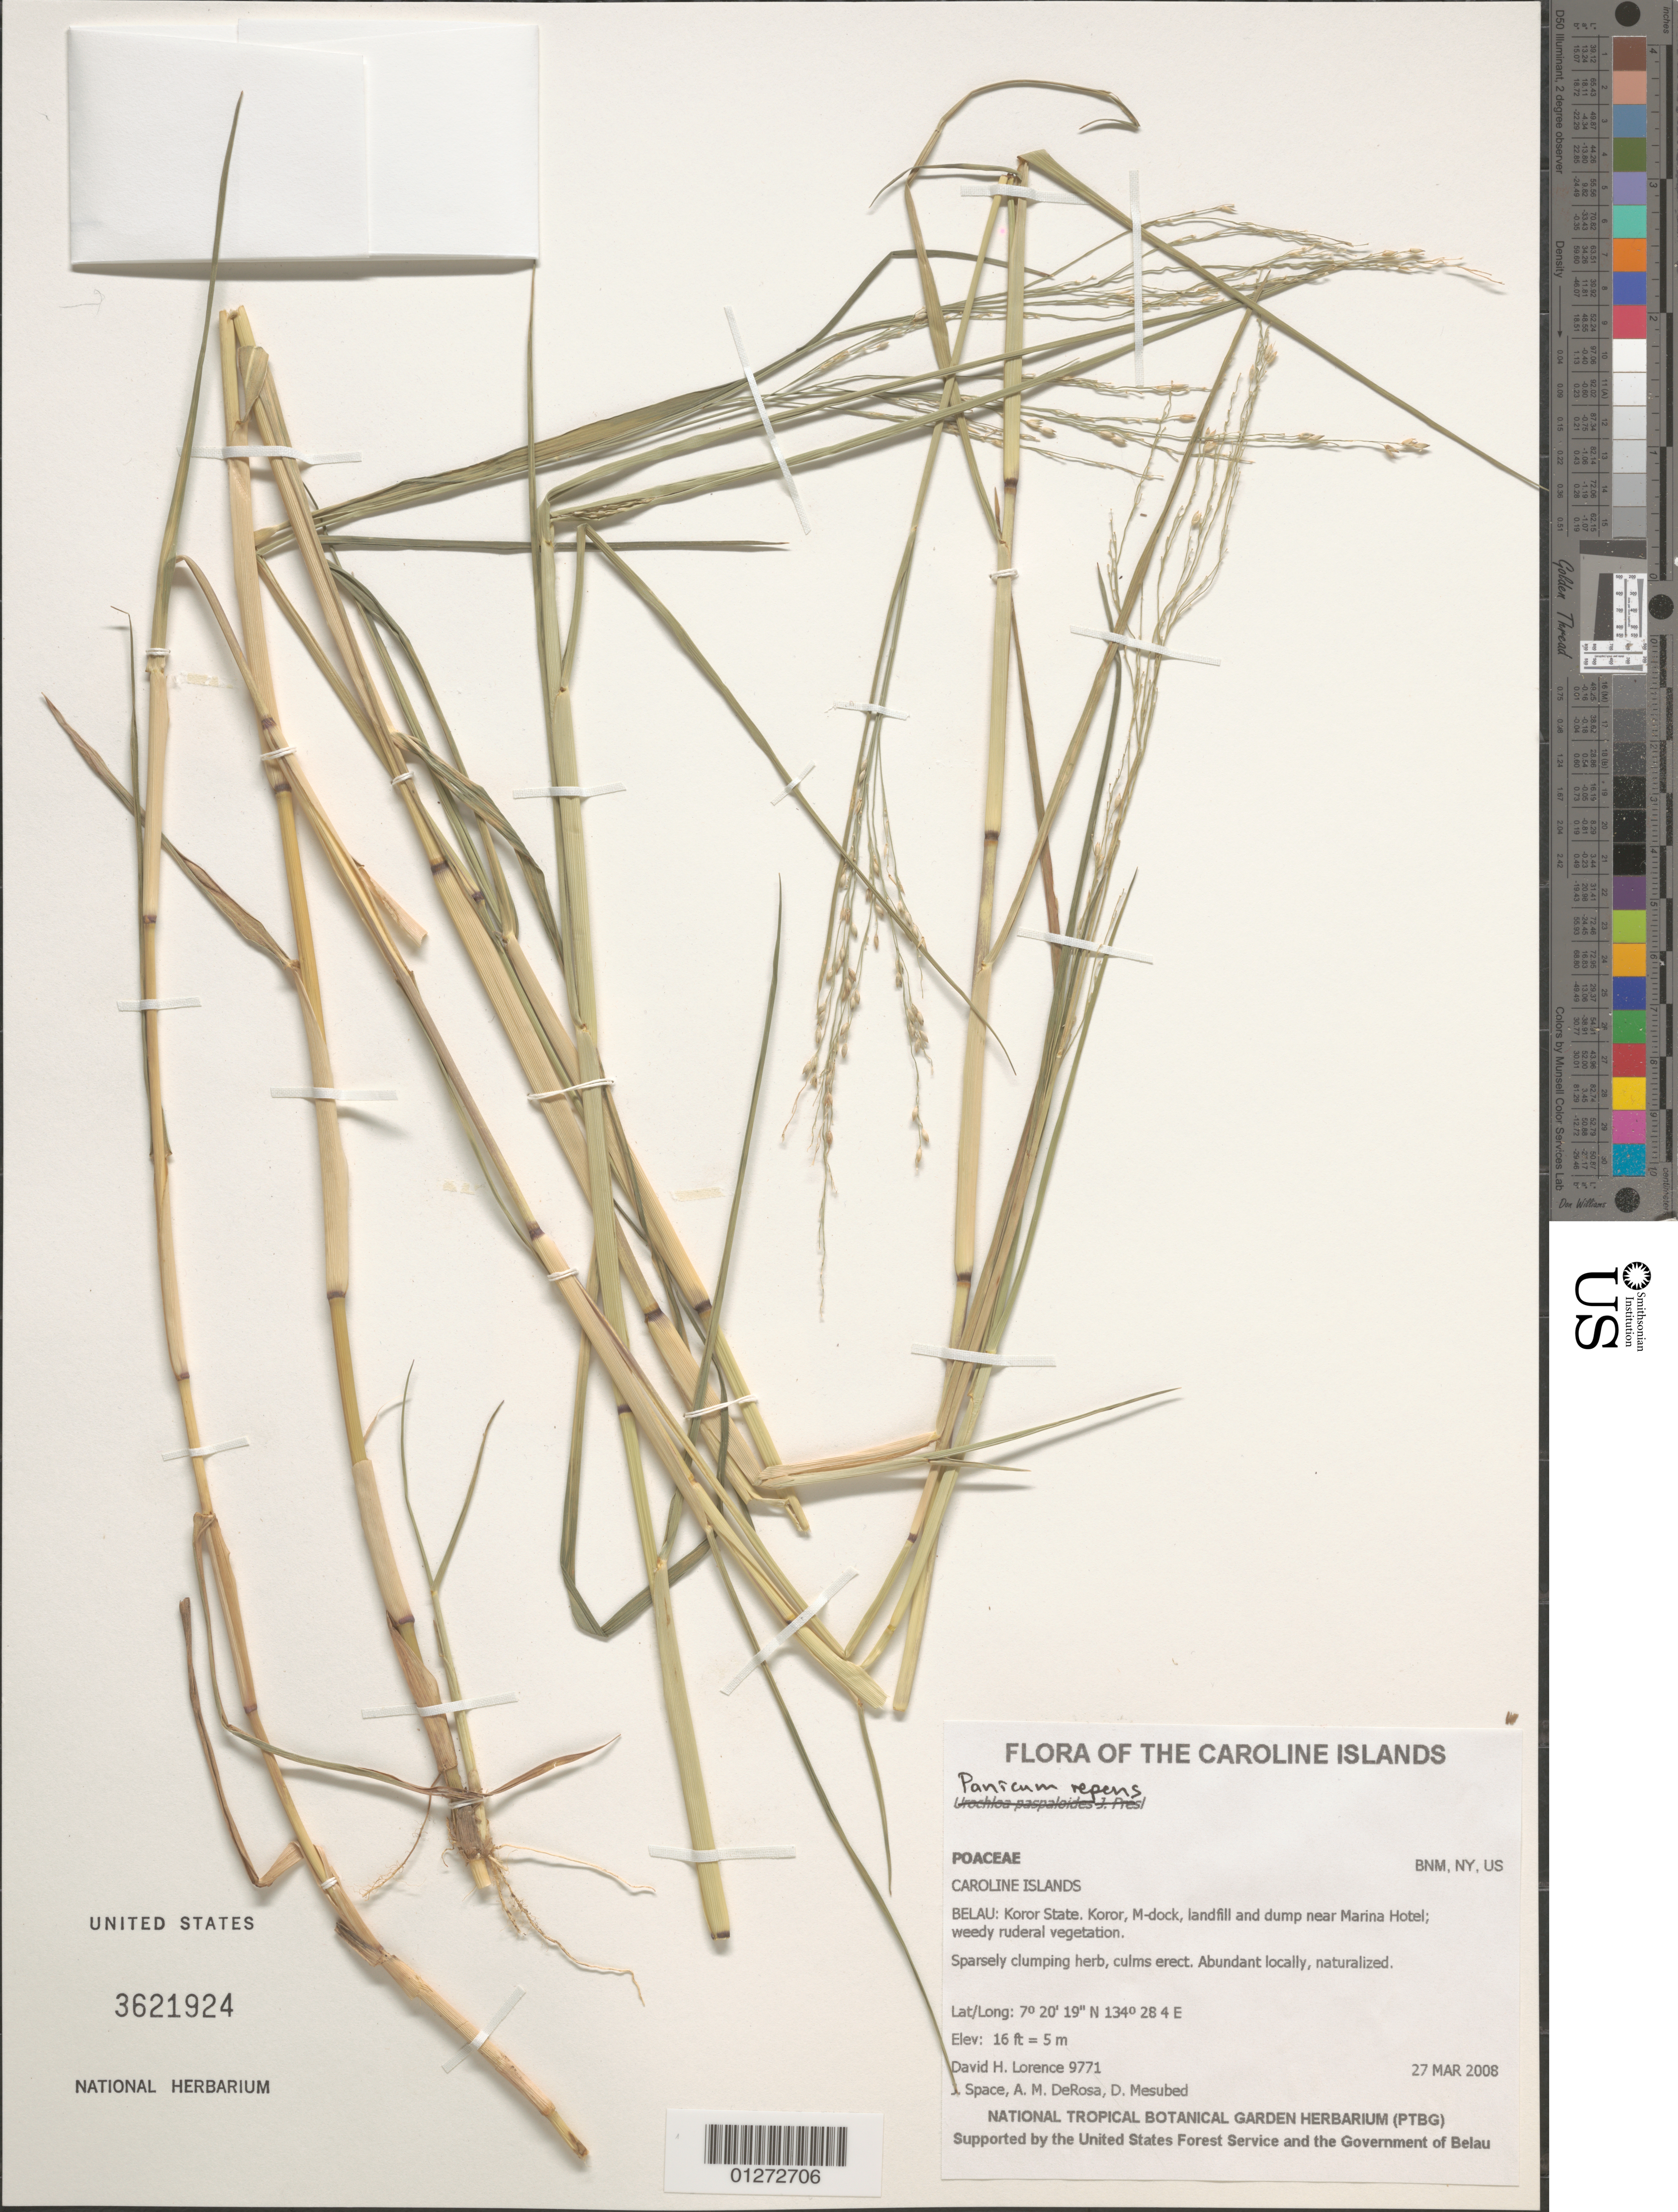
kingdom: Plantae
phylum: Tracheophyta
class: Liliopsida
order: Poales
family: Poaceae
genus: Panicum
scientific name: Panicum repens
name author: L.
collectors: D. Lorence et al.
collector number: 9771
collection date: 2008-03-27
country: Palau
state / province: Koror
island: Koror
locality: M-dock, landfill and dump near Marina Hotel.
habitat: Weedy ruderal vegetation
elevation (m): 5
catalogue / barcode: US 3621924